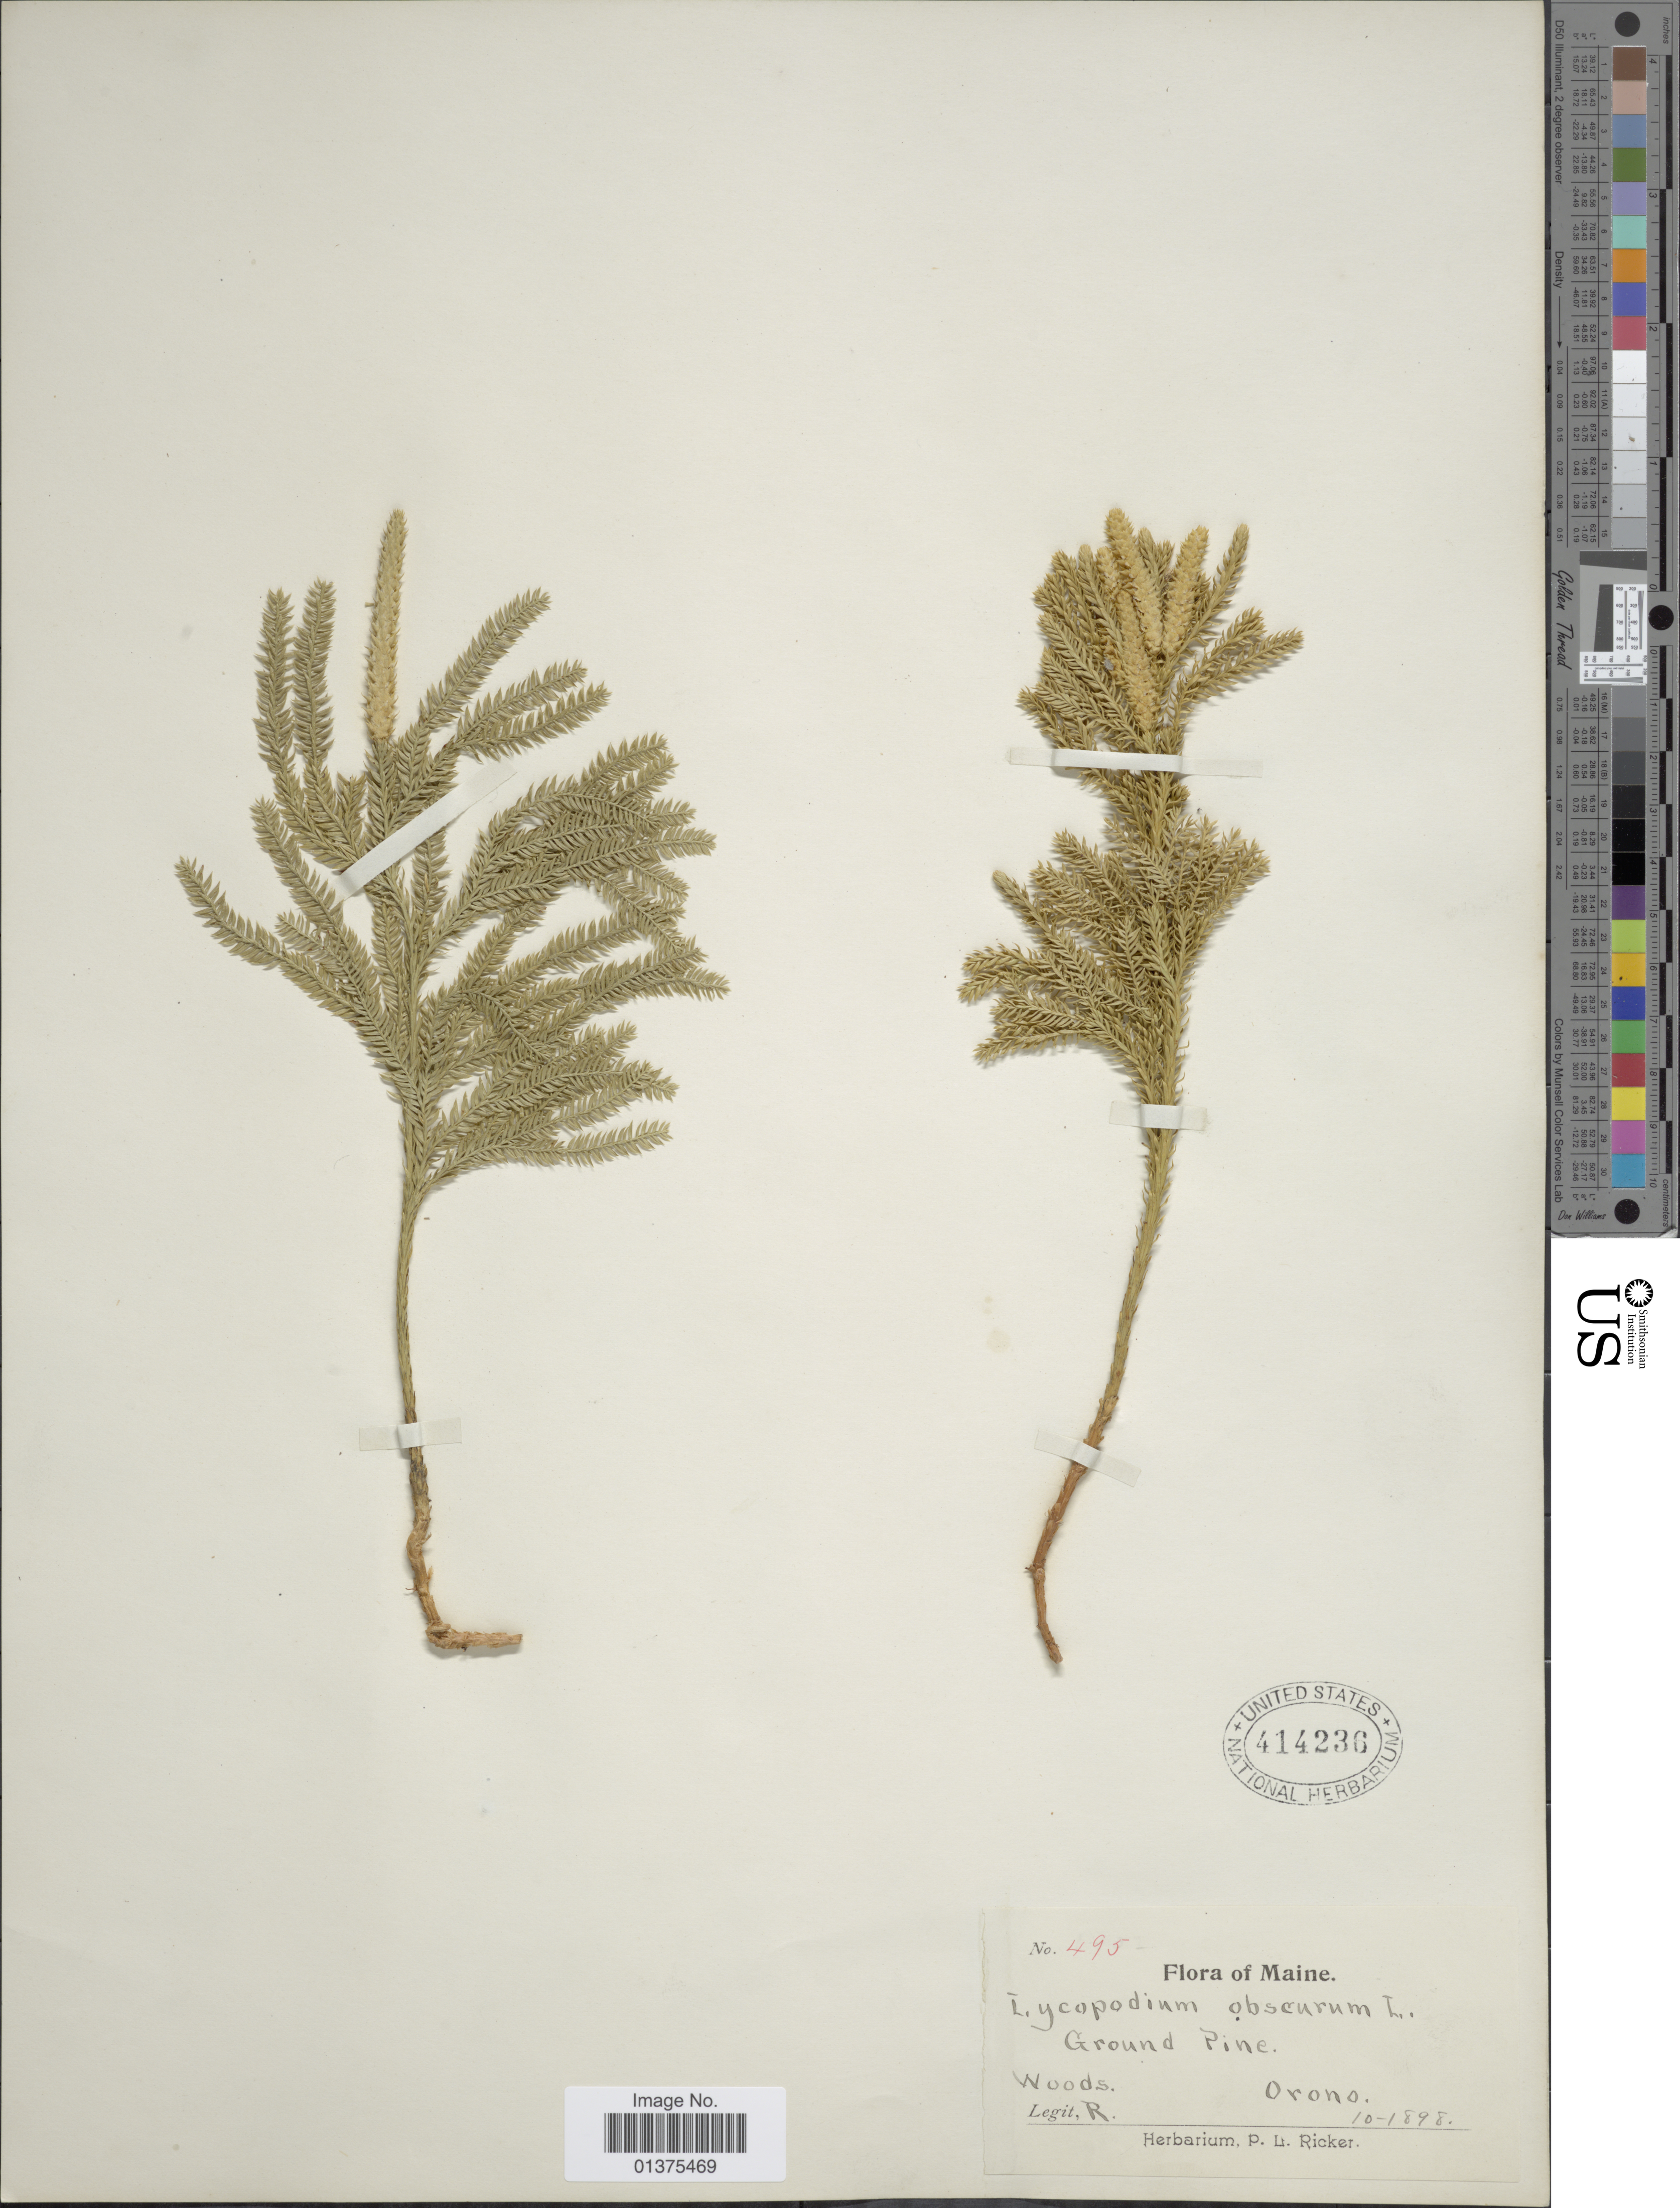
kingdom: Plantae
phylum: Tracheophyta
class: Lycopodiopsida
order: Lycopodiales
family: Lycopodiaceae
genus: Dendrolycopodium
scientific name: Dendrolycopodium obscurum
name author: (L.) A. Haines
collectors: P. Ricker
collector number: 495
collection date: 1898-10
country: United States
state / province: Maine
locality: Ground Pine, Orono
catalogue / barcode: US 414236